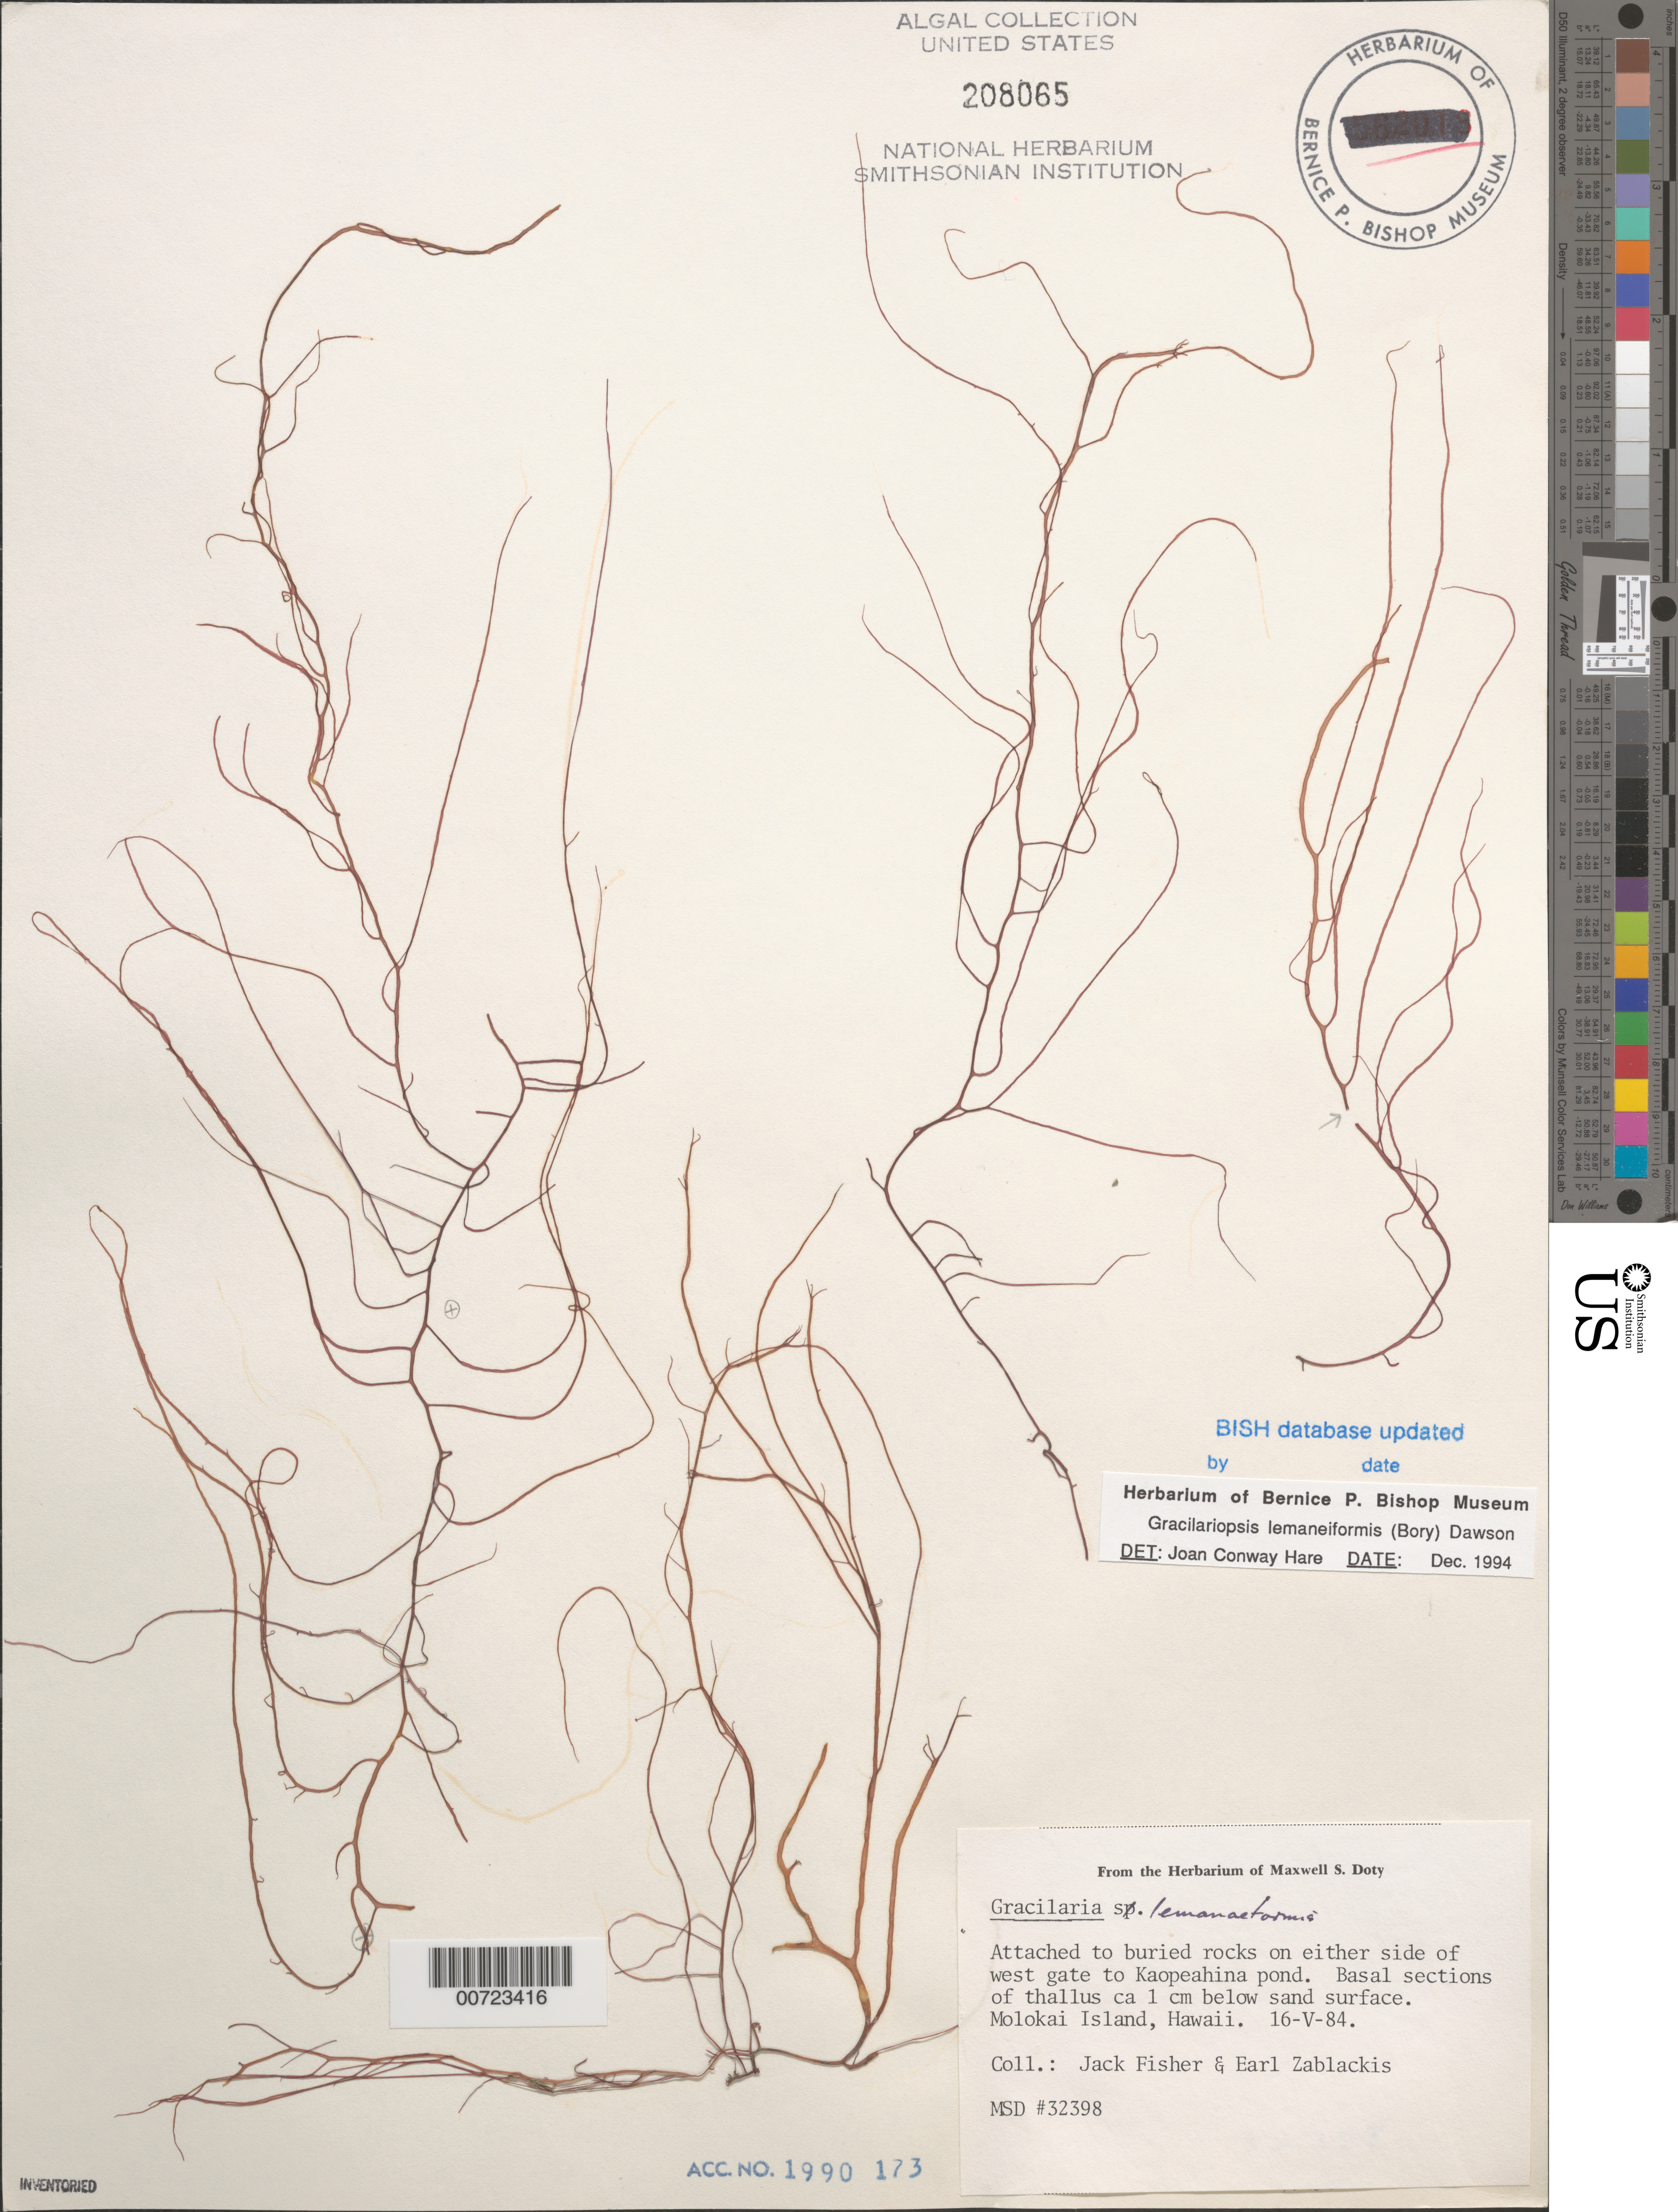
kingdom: Plantae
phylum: Rhodophyta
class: Florideophyceae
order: Gracilariales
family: Gracilariaceae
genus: Gracilariopsis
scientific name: Gracilariopsis lemaneiformis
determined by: Hare, Joan Conway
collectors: J. Fisher & E. Zablackis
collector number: MSD 32398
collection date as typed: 16 May 1984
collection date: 1984-05-16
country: United States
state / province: Hawaii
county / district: Maui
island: Moloka'i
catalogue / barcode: US 208065